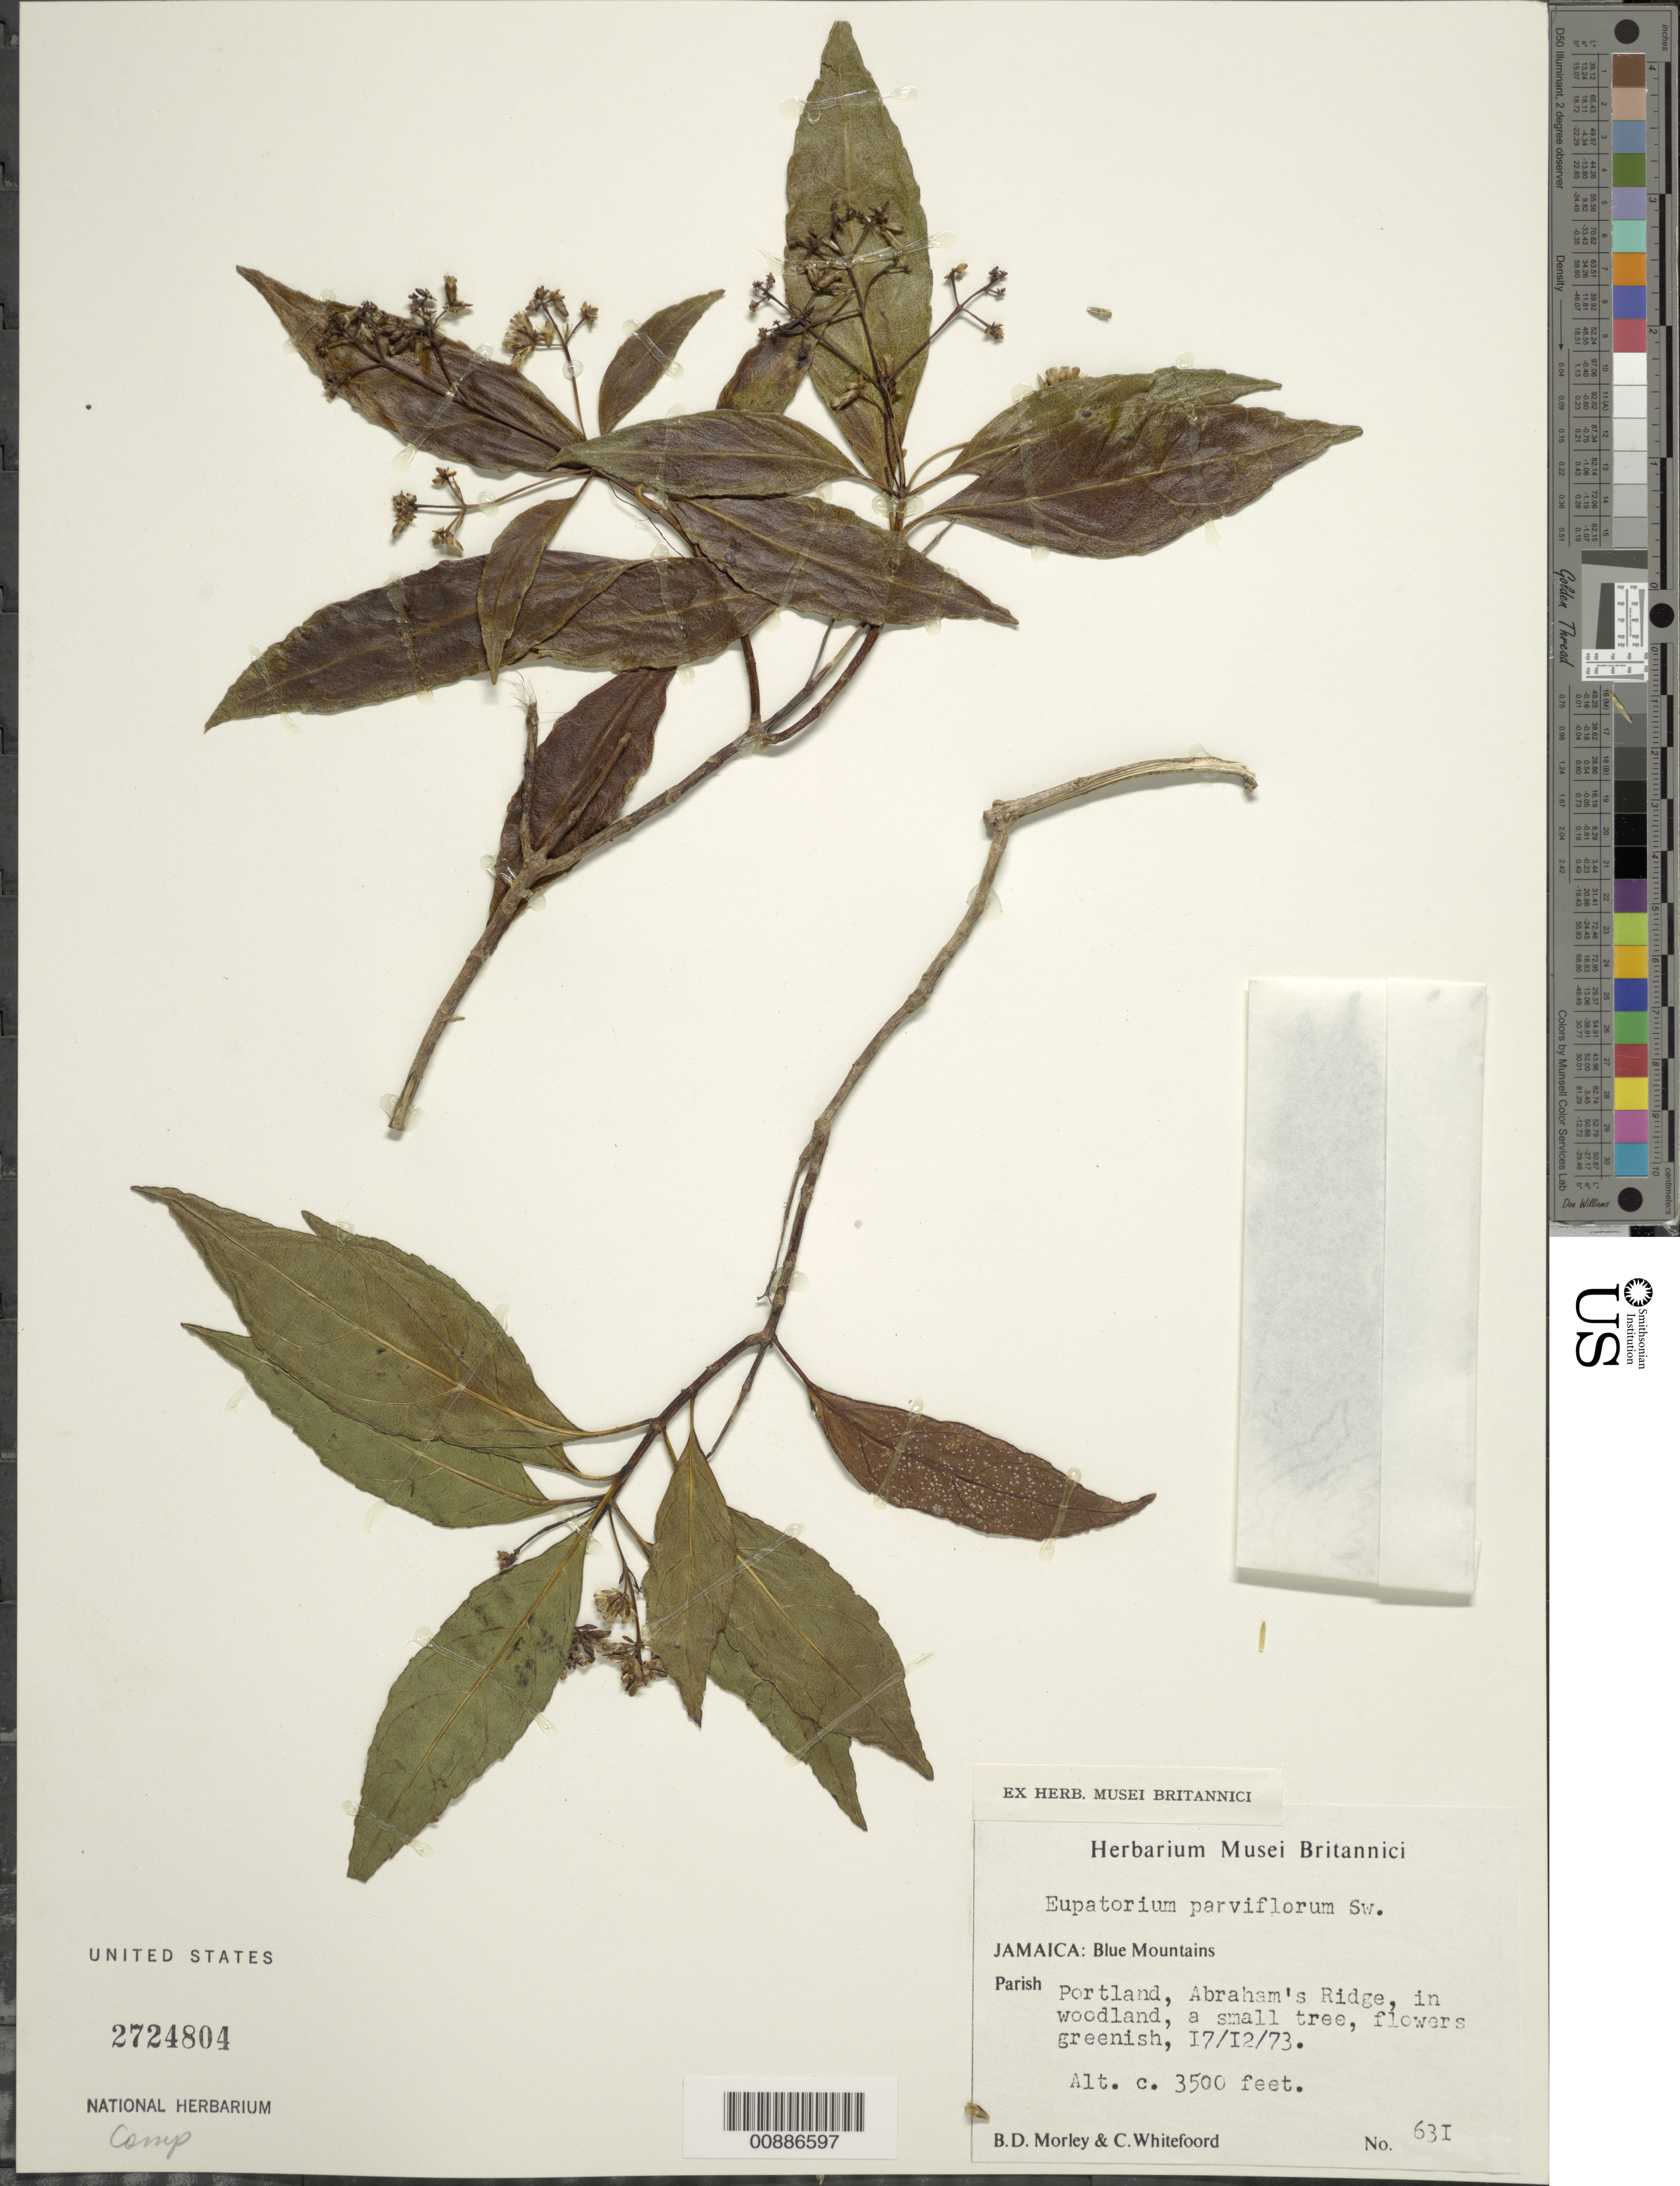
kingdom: Plantae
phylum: Tracheophyta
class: Magnoliopsida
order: Asterales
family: Asteraceae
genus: Critonia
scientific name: Critonia parviflora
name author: (Sw.) DC.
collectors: B. D. Morley & C. Whitefoord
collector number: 631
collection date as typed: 17 Dec 1973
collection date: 1973-12-17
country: Jamaica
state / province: Portland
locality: Abraham's Ridge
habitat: In woodland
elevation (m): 1067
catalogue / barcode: US 2724804